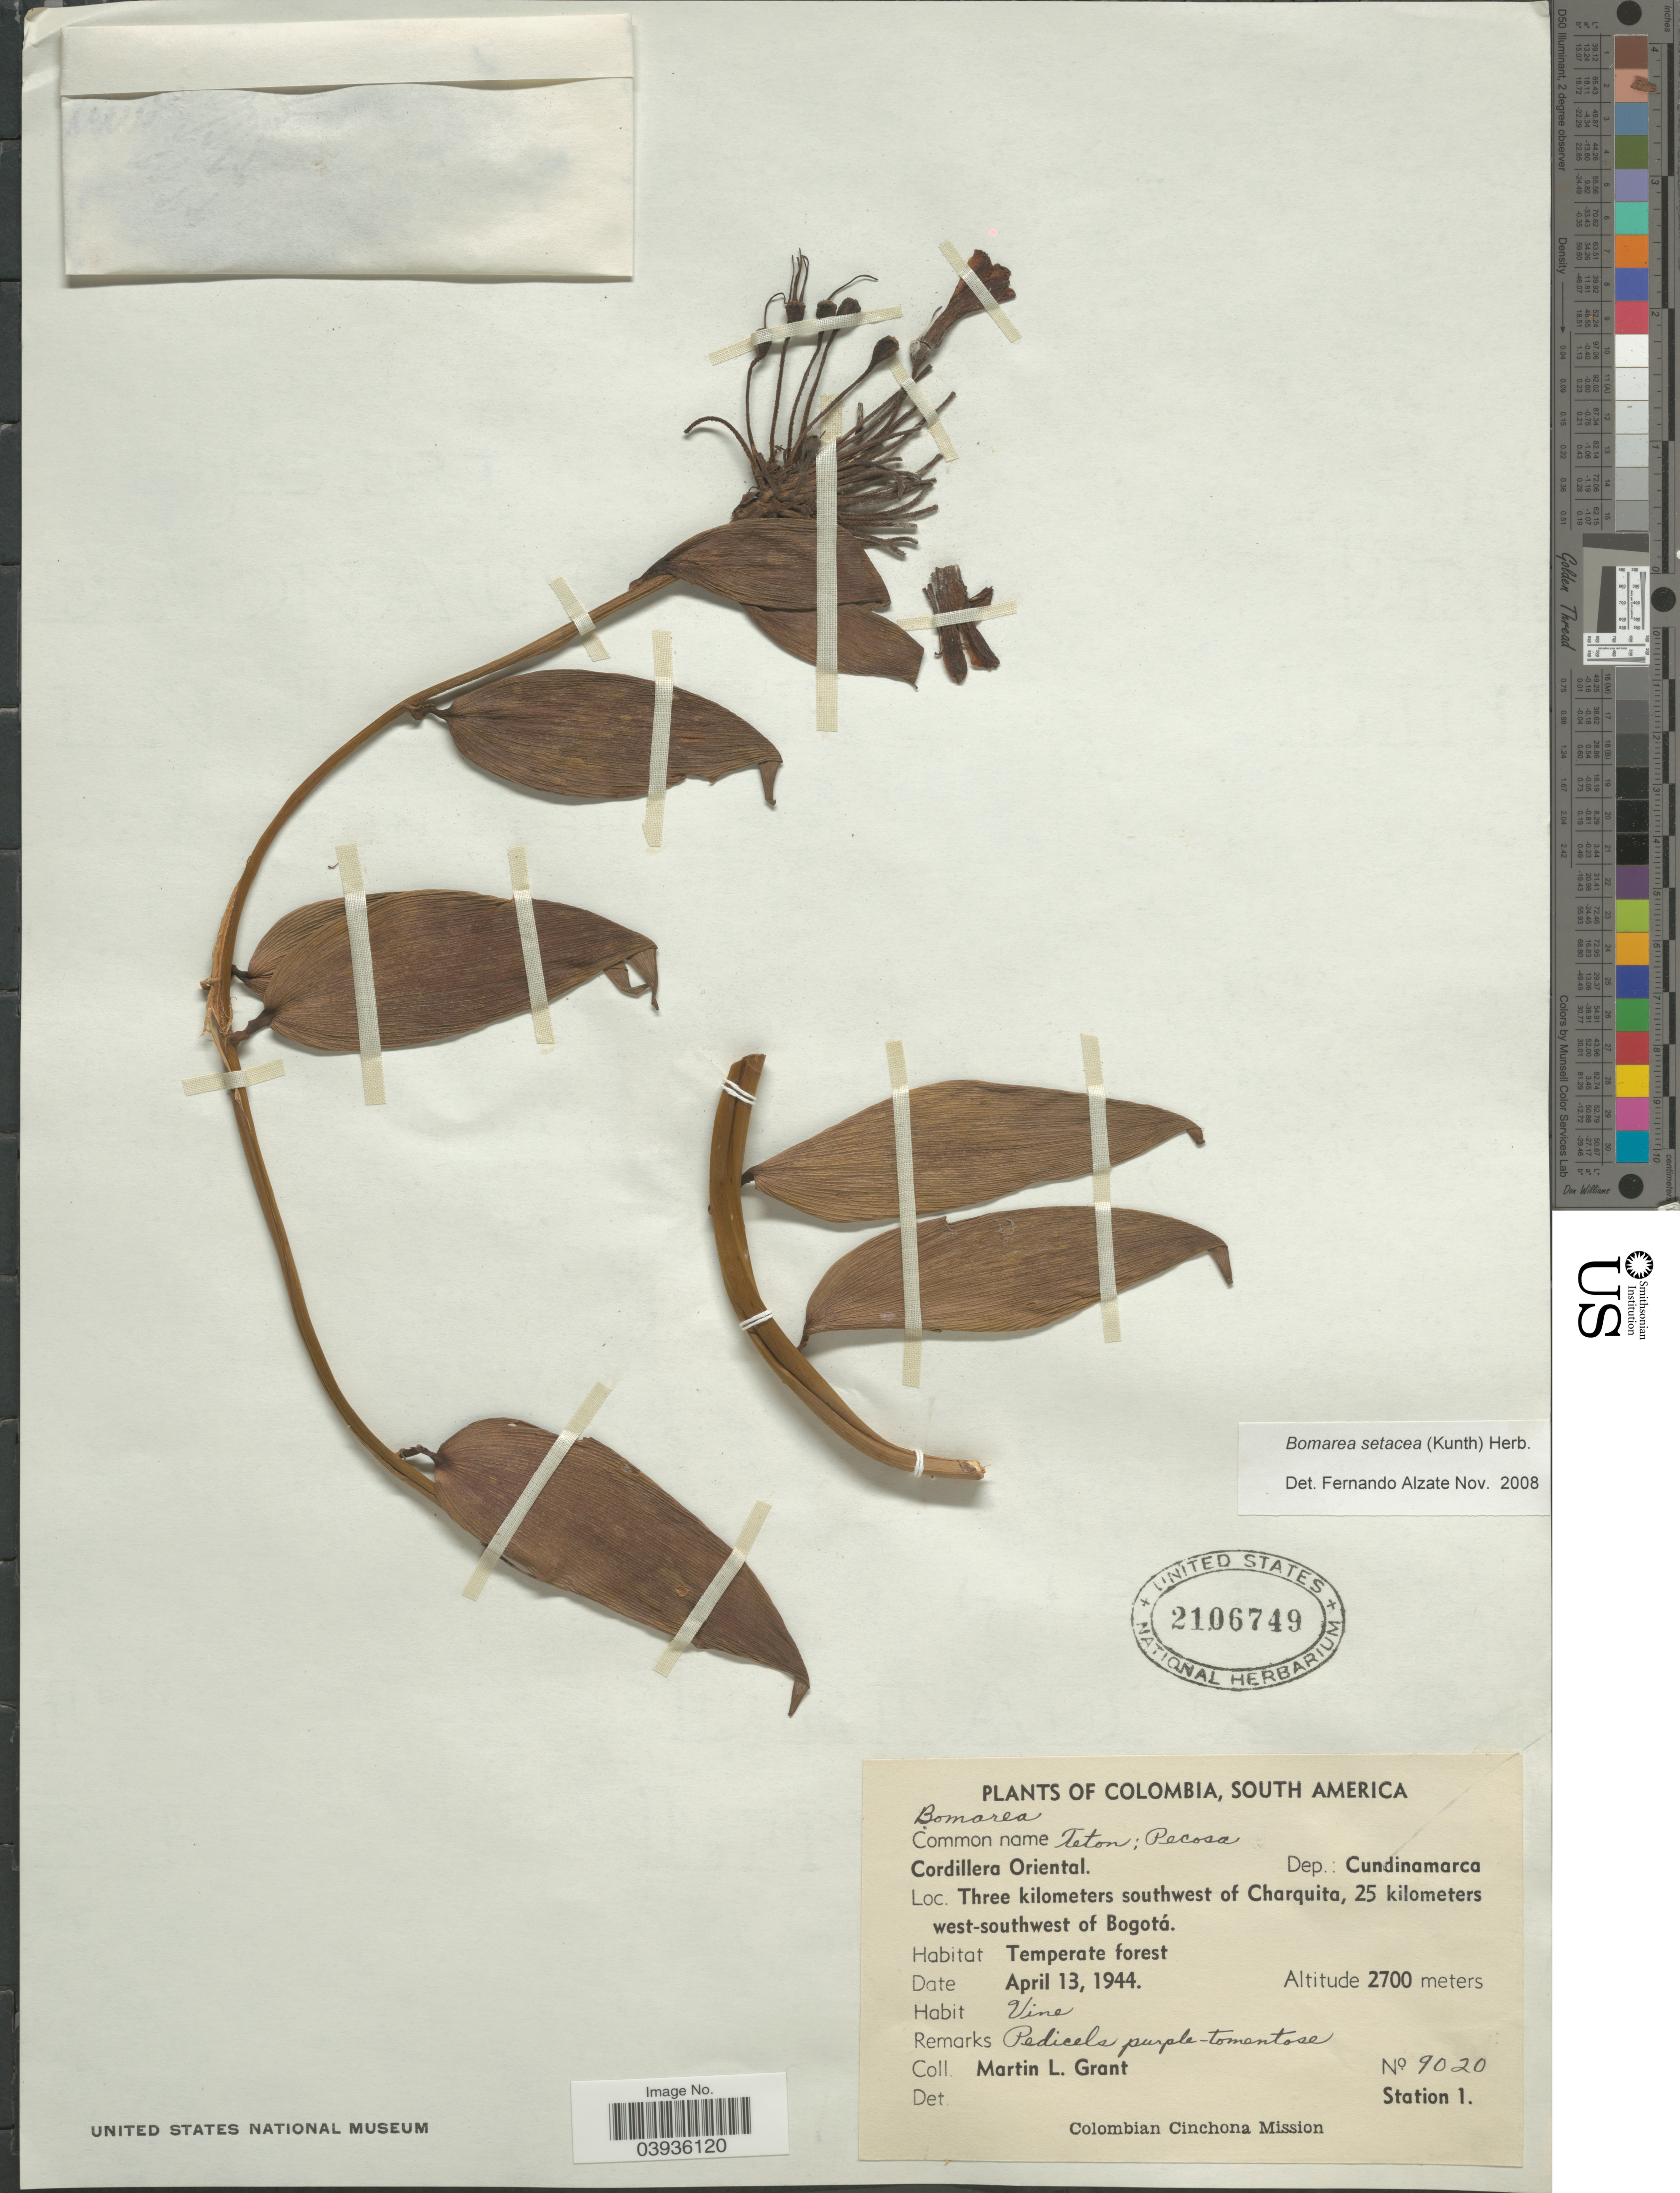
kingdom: Plantae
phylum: Tracheophyta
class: Liliopsida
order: Liliales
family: Alstroemeriaceae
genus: Bomarea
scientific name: Bomarea setacea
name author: (Ruiz & Pav.) Herb.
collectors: M. L. Grant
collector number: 9020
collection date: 1944-04-13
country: Colombia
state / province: Cundinamarca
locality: Cordillera Oriental. Dep.: Cundinamarca. Three kilometers southwest of Charquita, 25 kilometers west-southwest of Bogotá. Station 1.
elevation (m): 2700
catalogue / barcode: US 2106749